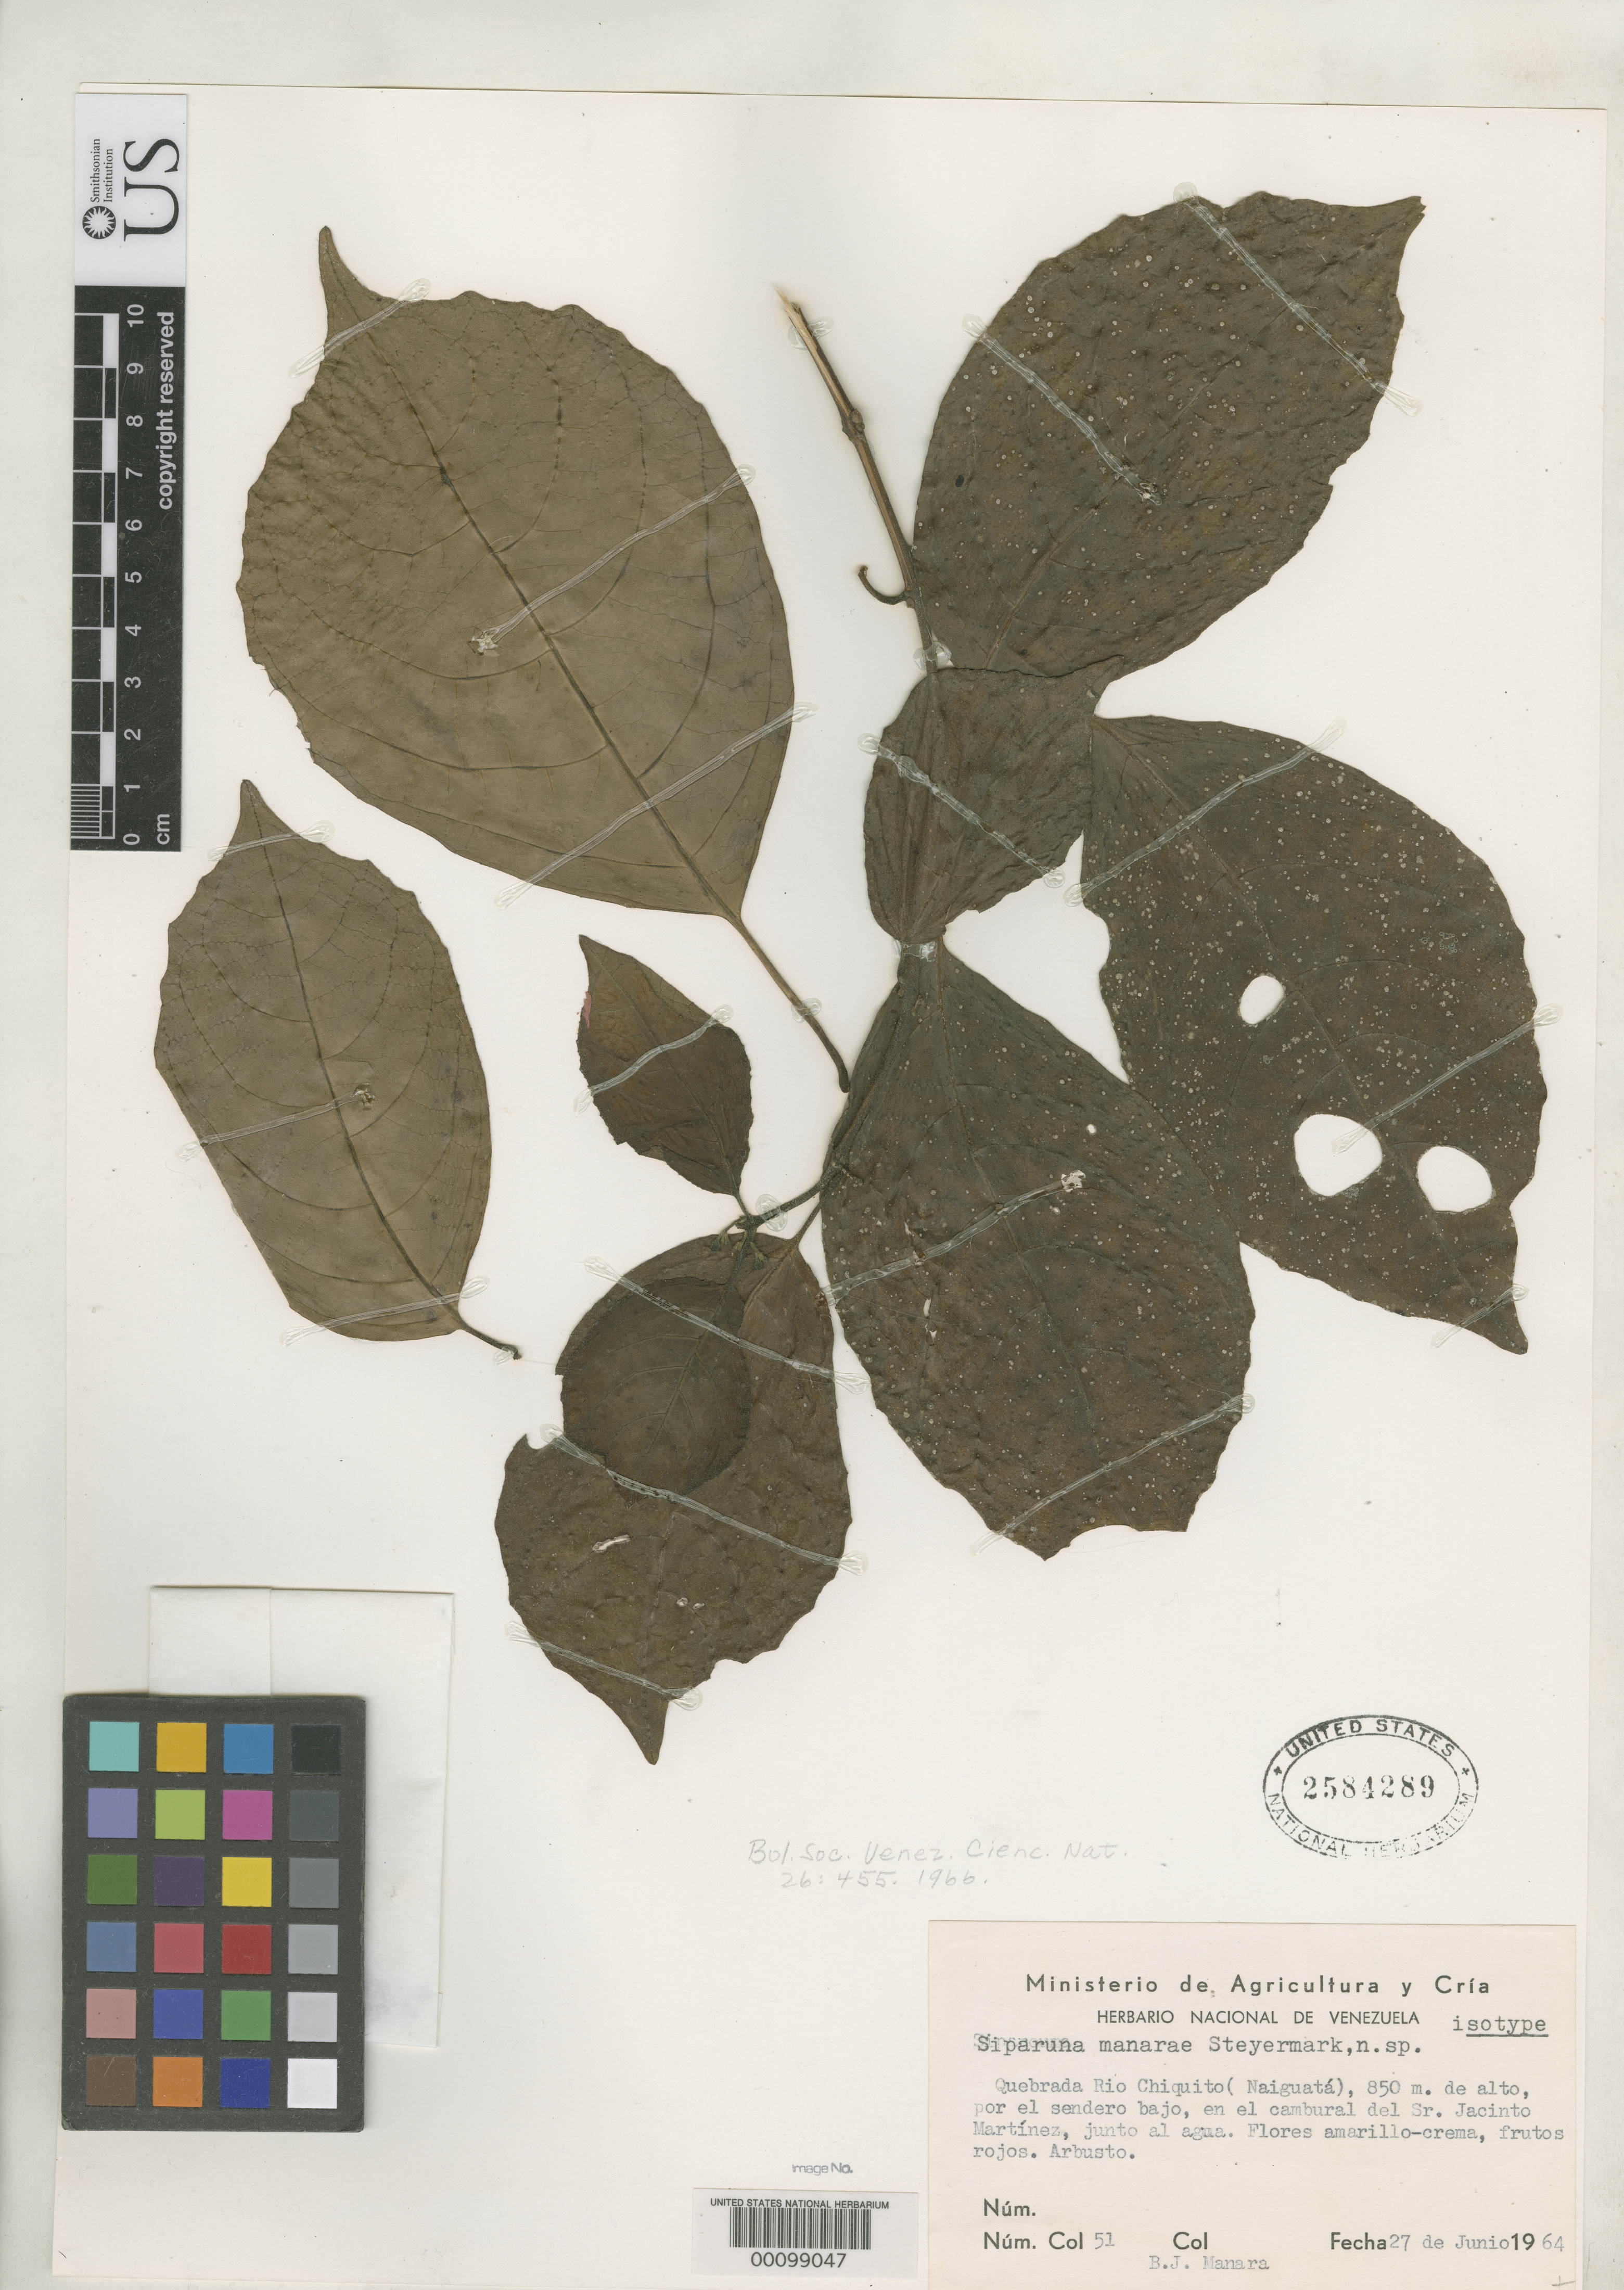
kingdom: Plantae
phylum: Tracheophyta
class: Magnoliopsida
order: Laurales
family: Siparunaceae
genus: Siparuna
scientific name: Siparuna manarae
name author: Steyerm.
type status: Isotype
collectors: B. Manara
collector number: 51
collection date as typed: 27 Jun 1964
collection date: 1964-06-27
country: Venezuela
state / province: Mérida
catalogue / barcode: US 2584289